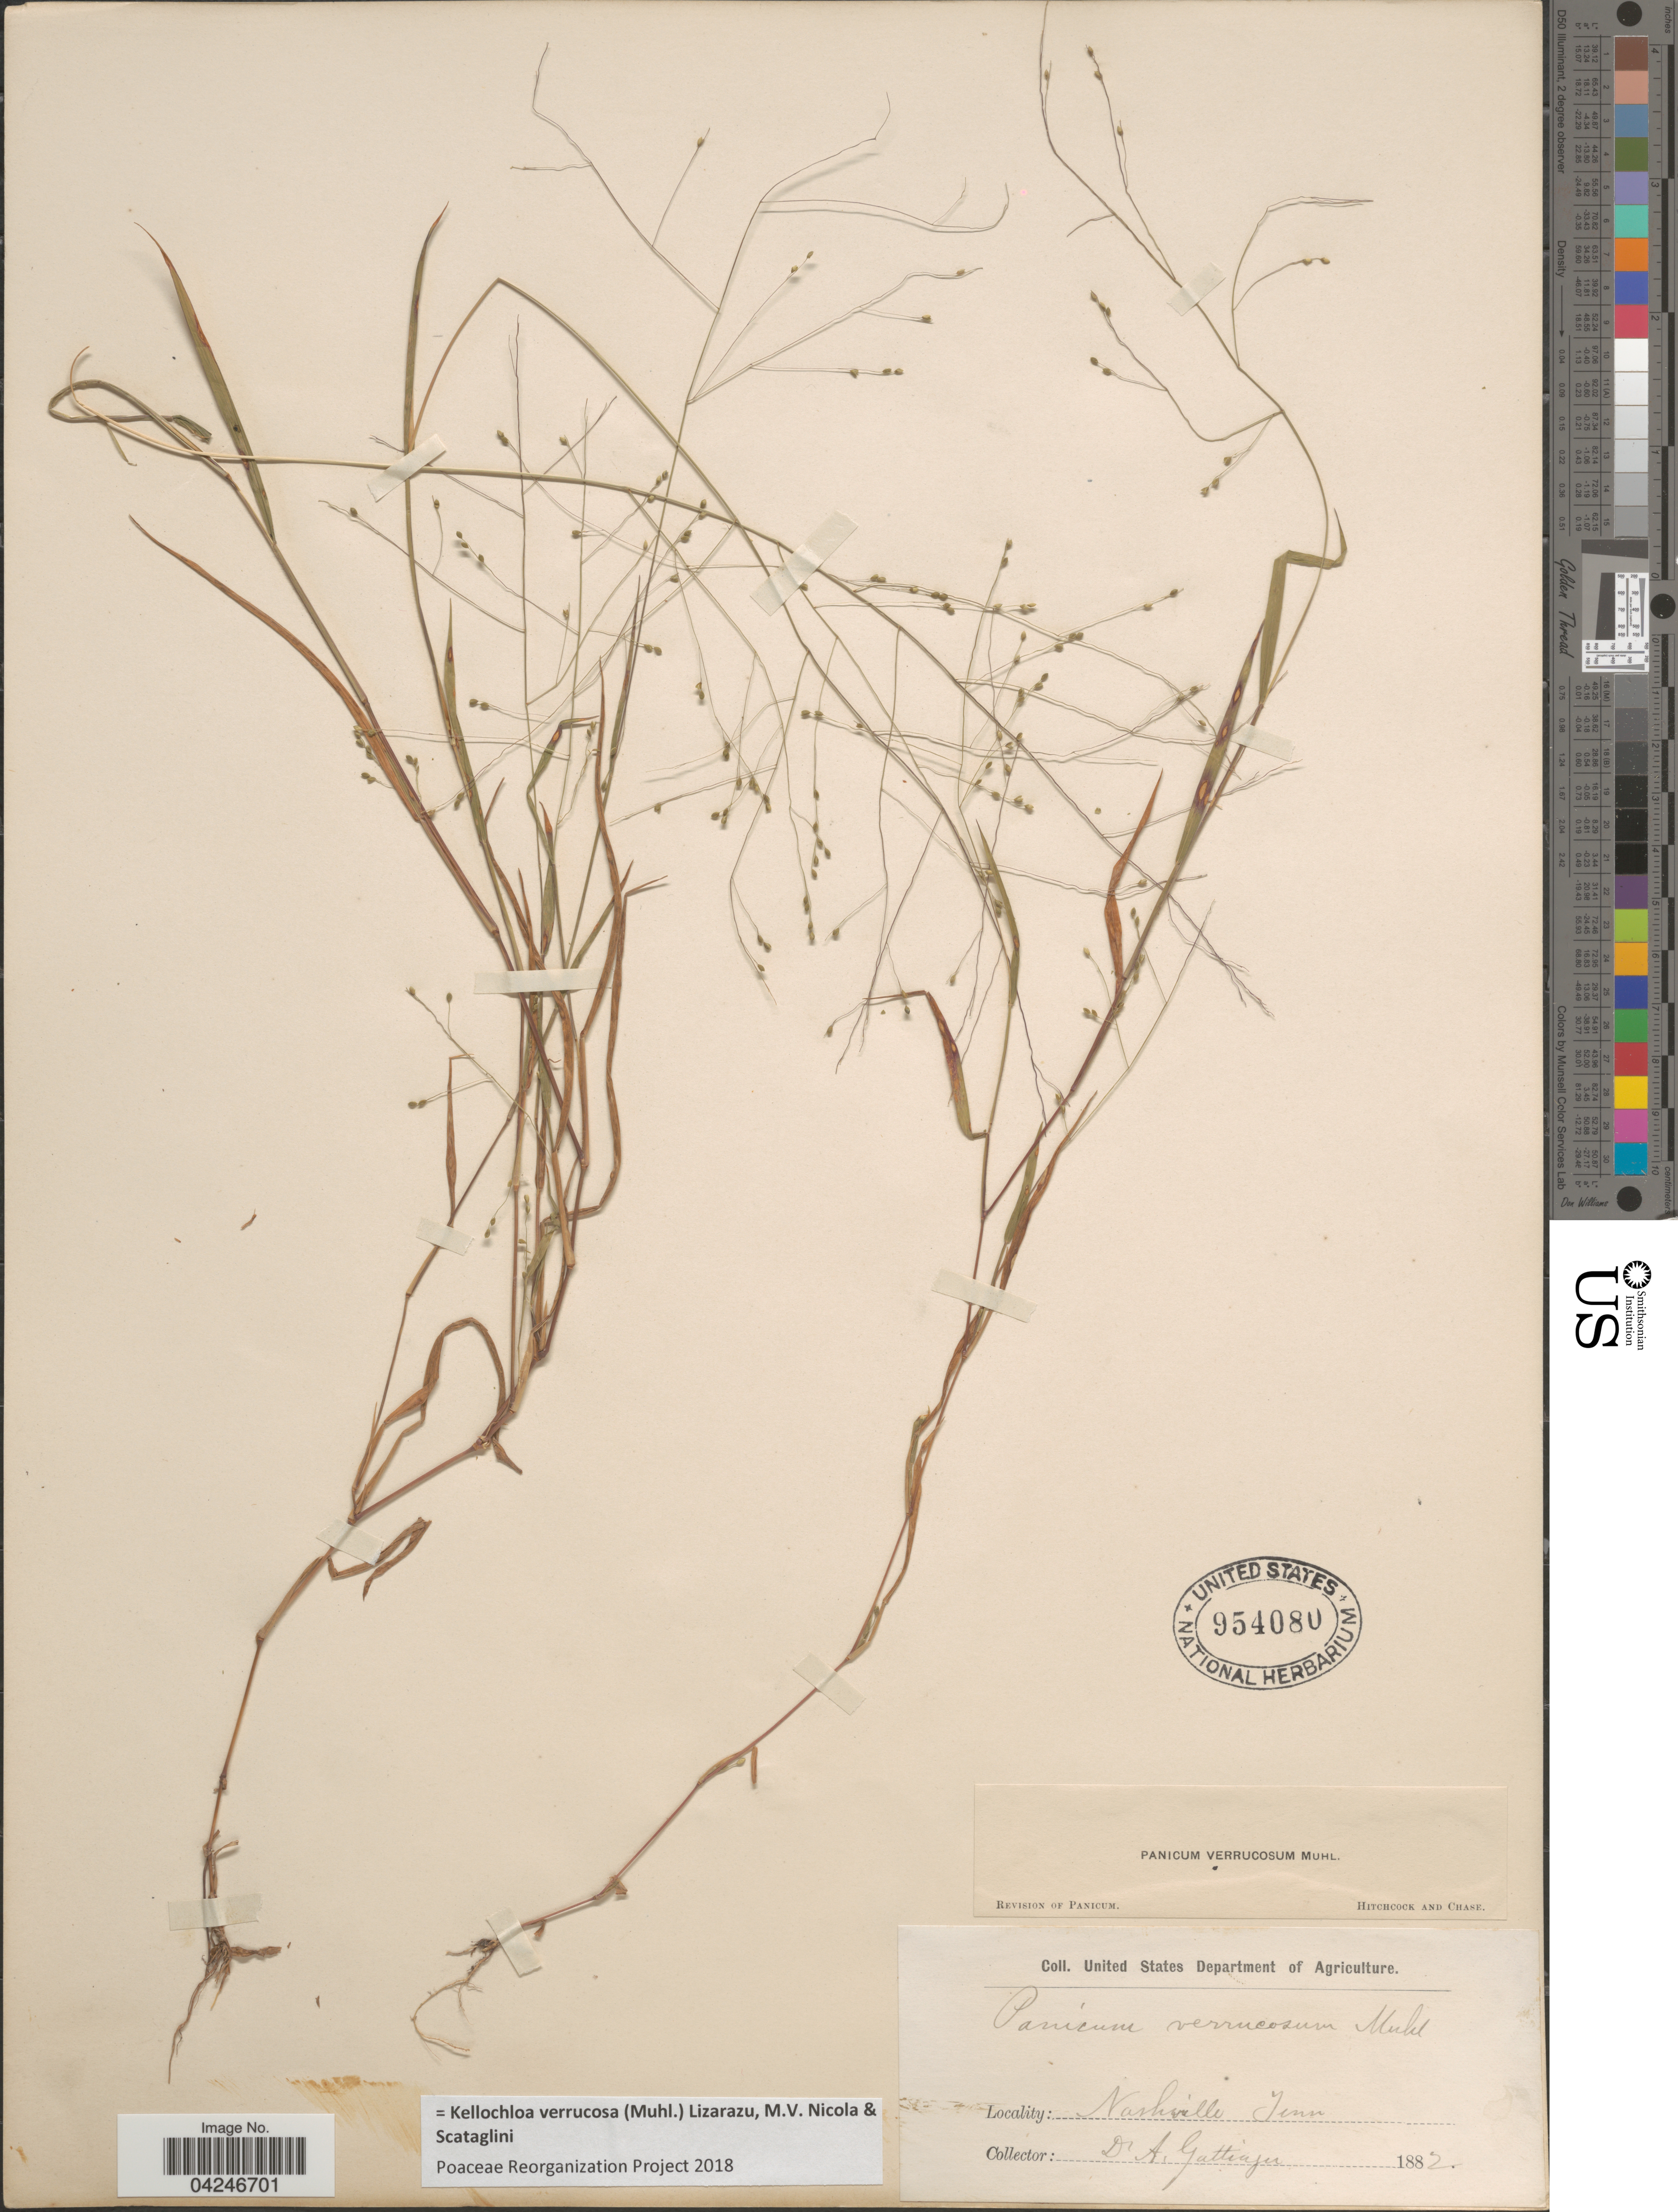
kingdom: Plantae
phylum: Tracheophyta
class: Liliopsida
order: Poales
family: Poaceae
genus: Kellochloa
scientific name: Kellochloa verrucosa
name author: (Muhl.) Lizarazu et al.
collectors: A. Gattinger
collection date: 1882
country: United States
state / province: Tennessee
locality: Nashville.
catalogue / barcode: US 954080